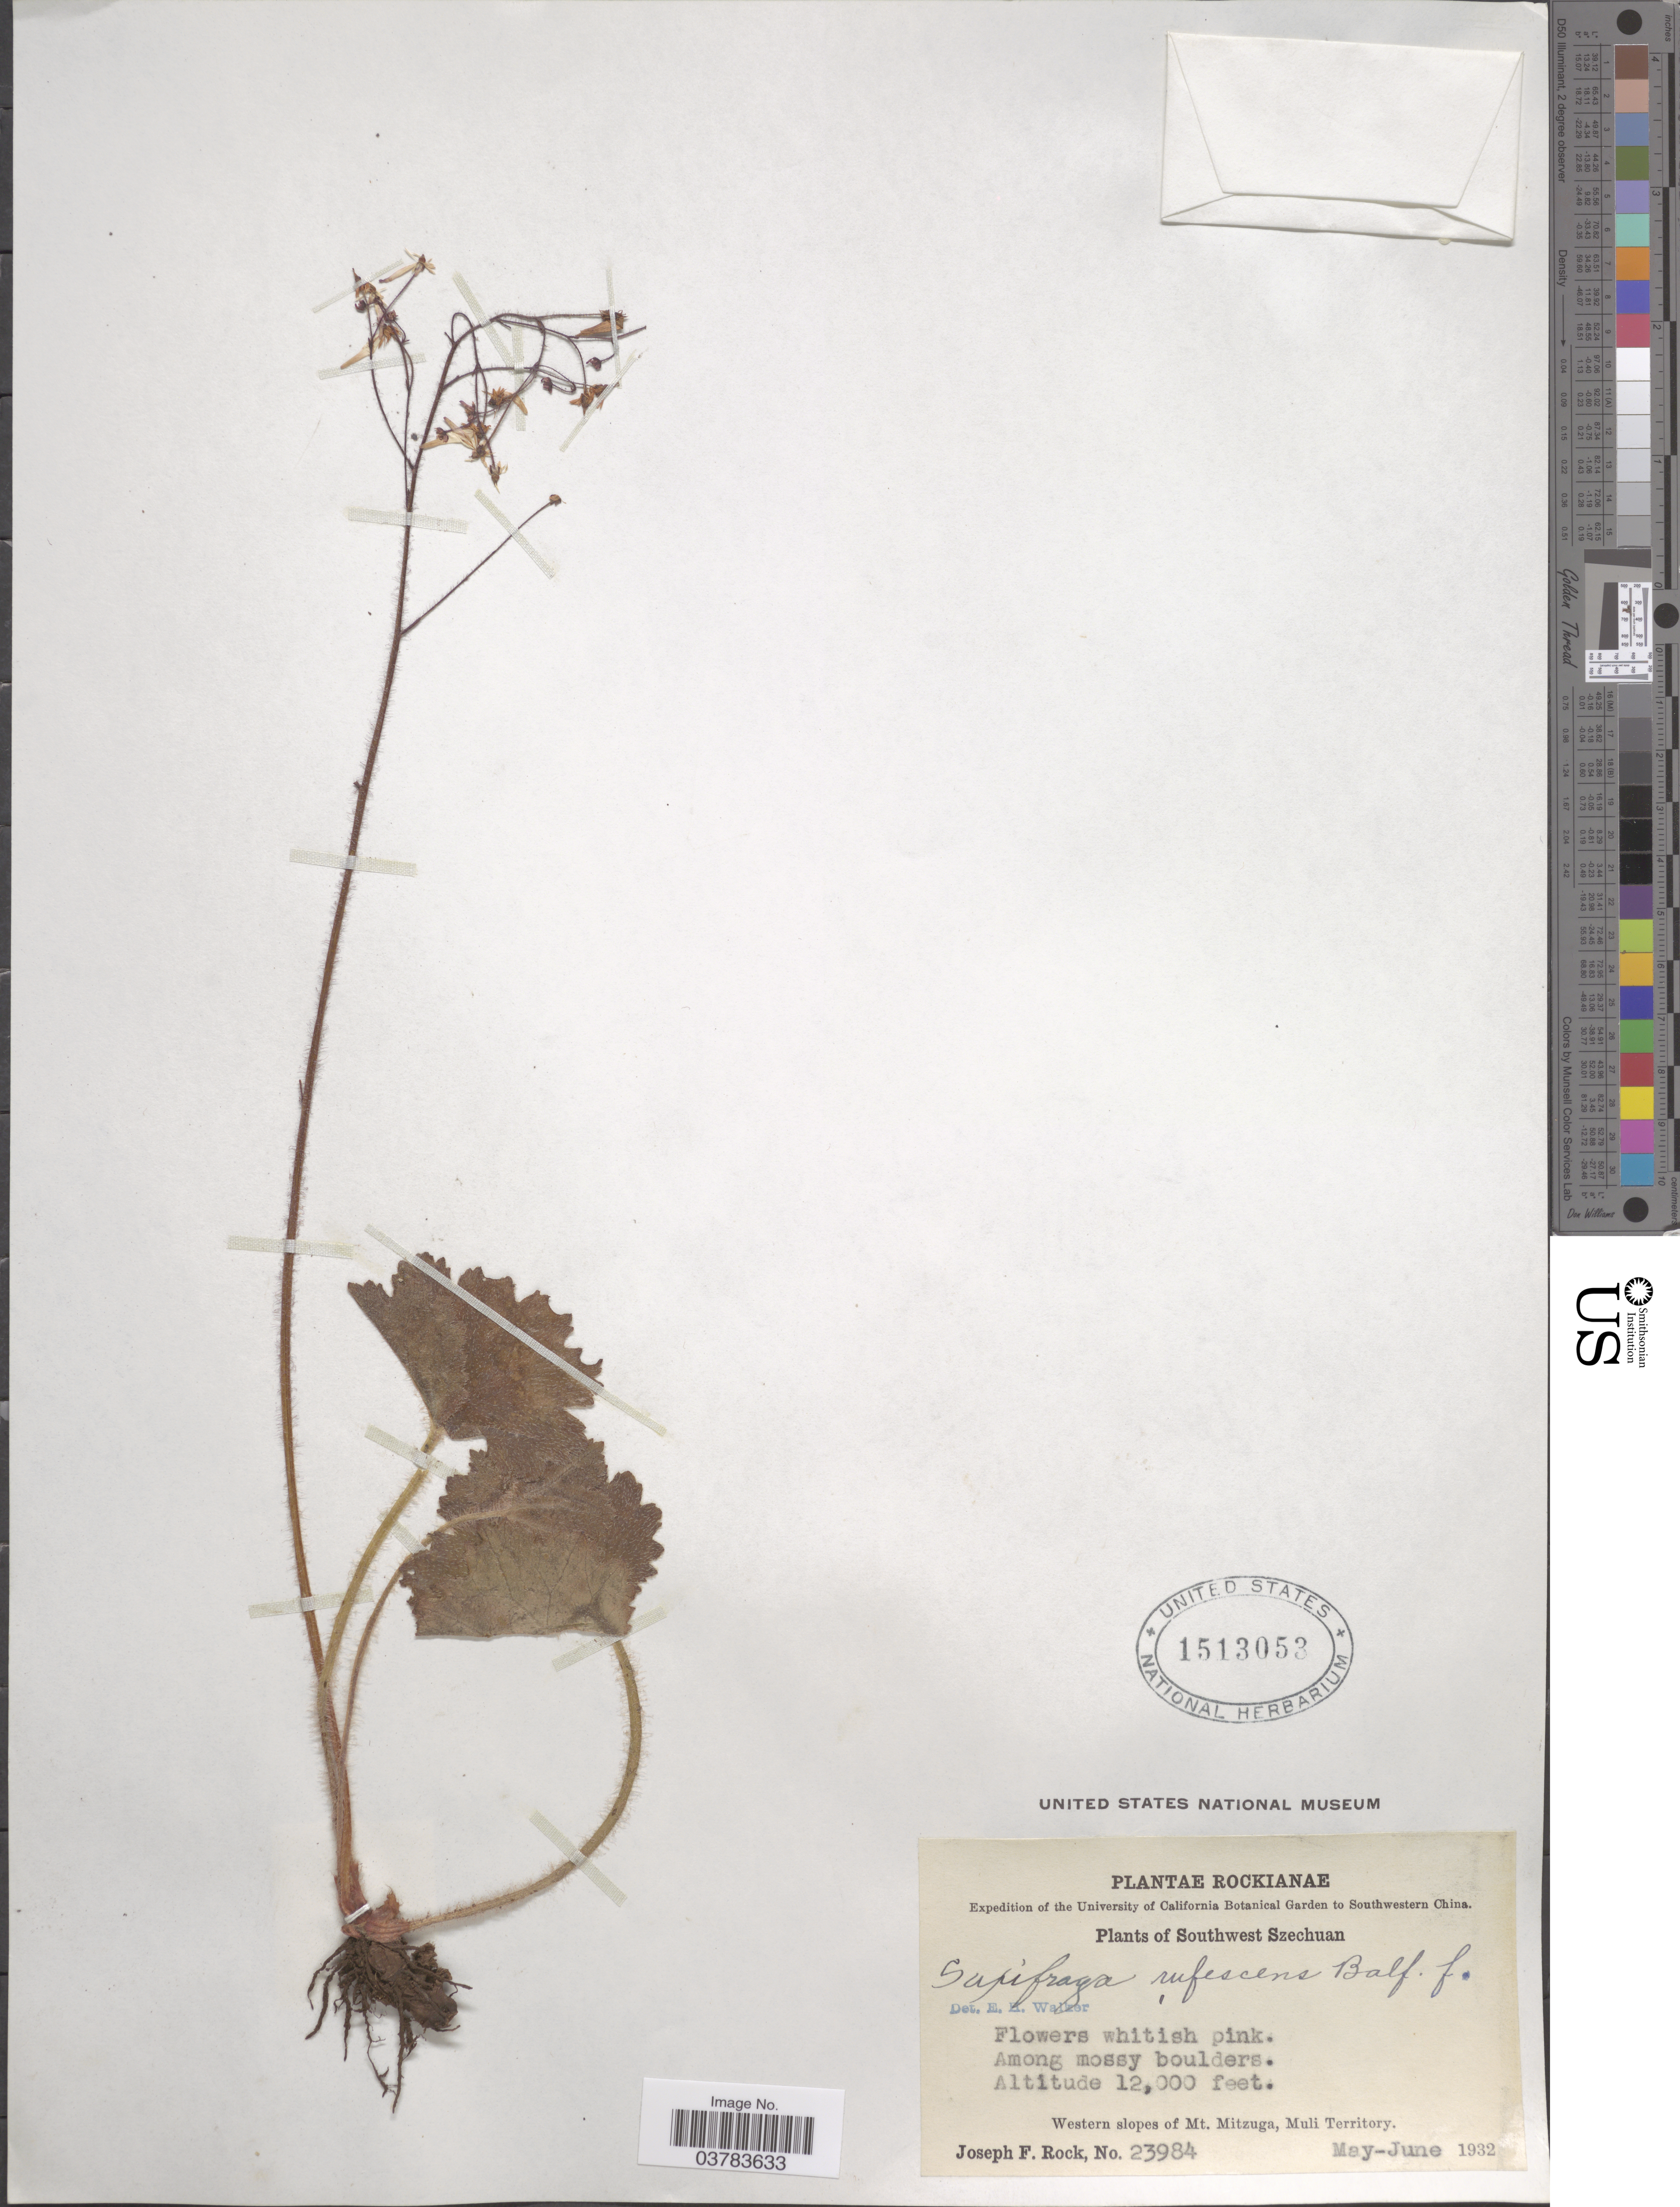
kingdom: Plantae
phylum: Tracheophyta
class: Magnoliopsida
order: Saxifragales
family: Saxifragaceae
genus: Saxifraga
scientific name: Saxifraga rufescens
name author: Balf.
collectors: J. F. Rock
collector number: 23984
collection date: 1932-05/1932-06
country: China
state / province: Sichuan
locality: Rockianae. Expedition of the University of California Botanical Garden to Southwestern China. Southwest Szechuan. Among mossy boulders. Western slopes of Mt. Mitzuga, Muli Territory.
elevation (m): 3658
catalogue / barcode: US 1513053